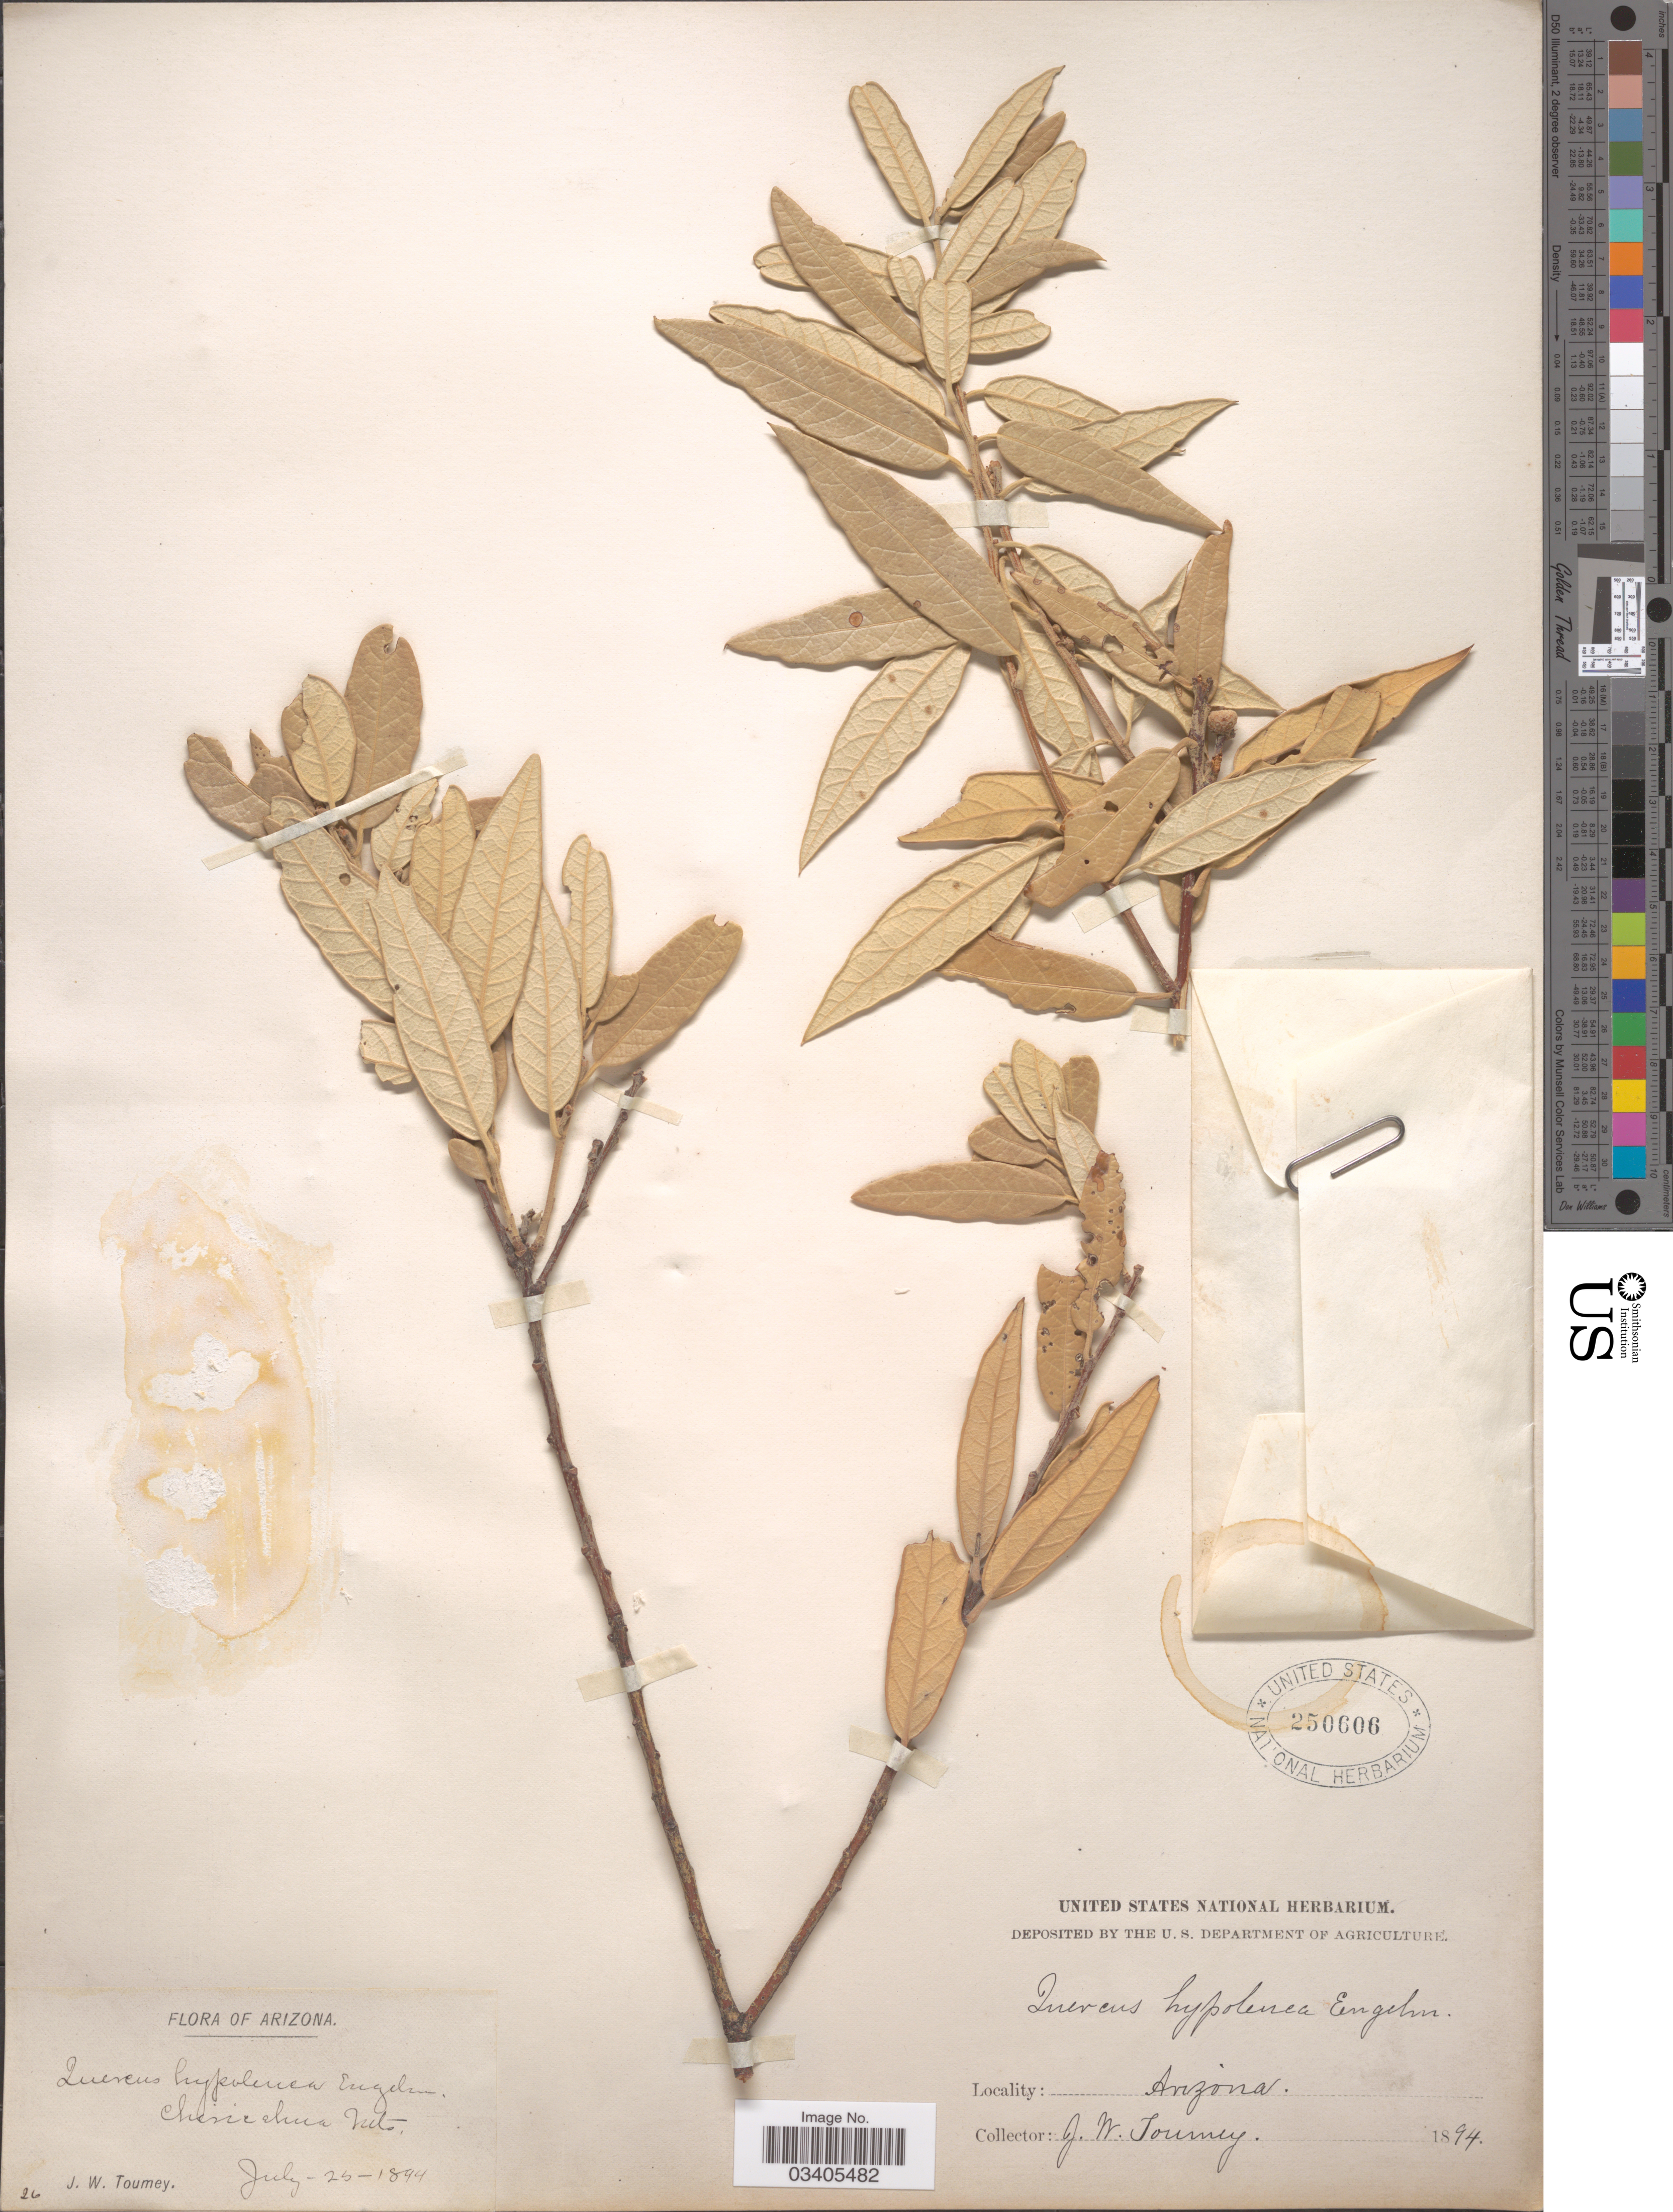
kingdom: Plantae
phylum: Tracheophyta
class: Magnoliopsida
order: Fagales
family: Fagaceae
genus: Quercus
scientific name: Quercus hypoleucoides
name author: A. Camus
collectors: J. W. Toumey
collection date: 1894-07-25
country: United States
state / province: Arizona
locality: Chiricahua Mts.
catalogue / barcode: US 250606